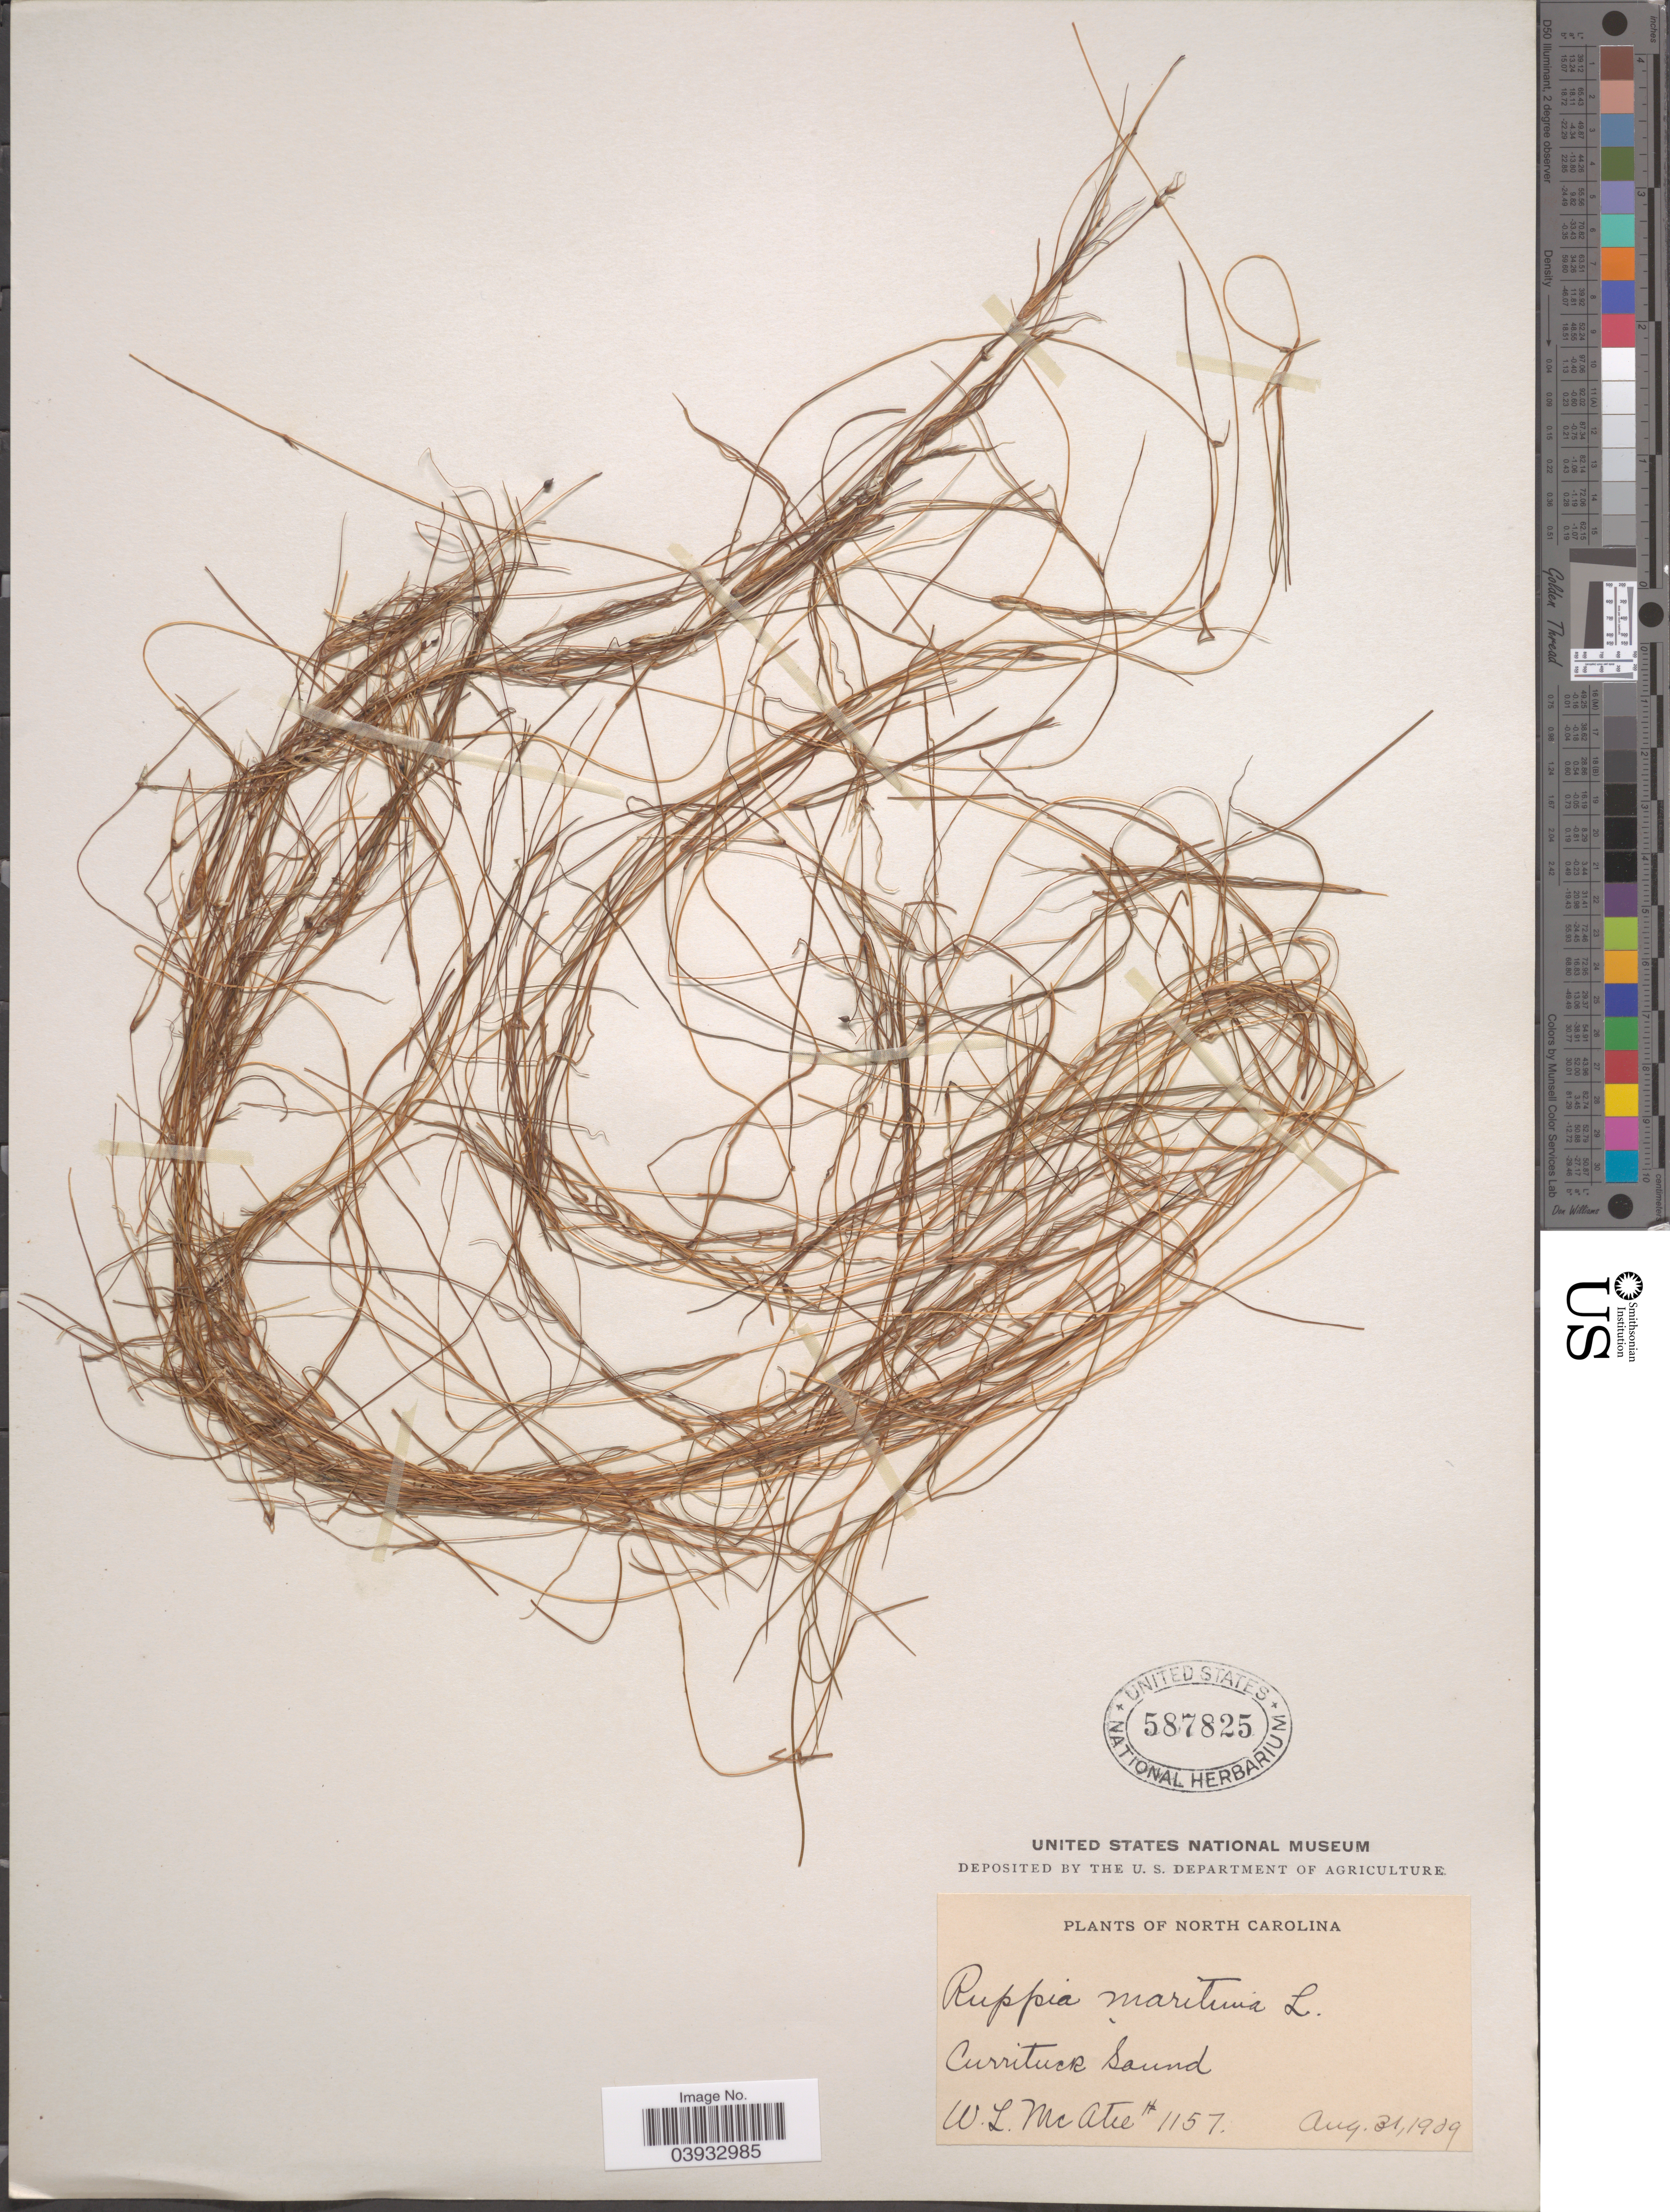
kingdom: Plantae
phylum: Tracheophyta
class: Liliopsida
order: Alismatales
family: Ruppiaceae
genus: Ruppia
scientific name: Ruppia maritima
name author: L.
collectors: W. McAtee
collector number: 1157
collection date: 1909-08-31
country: United States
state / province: North Carolina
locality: Currituck Sound.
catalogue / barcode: US 587825